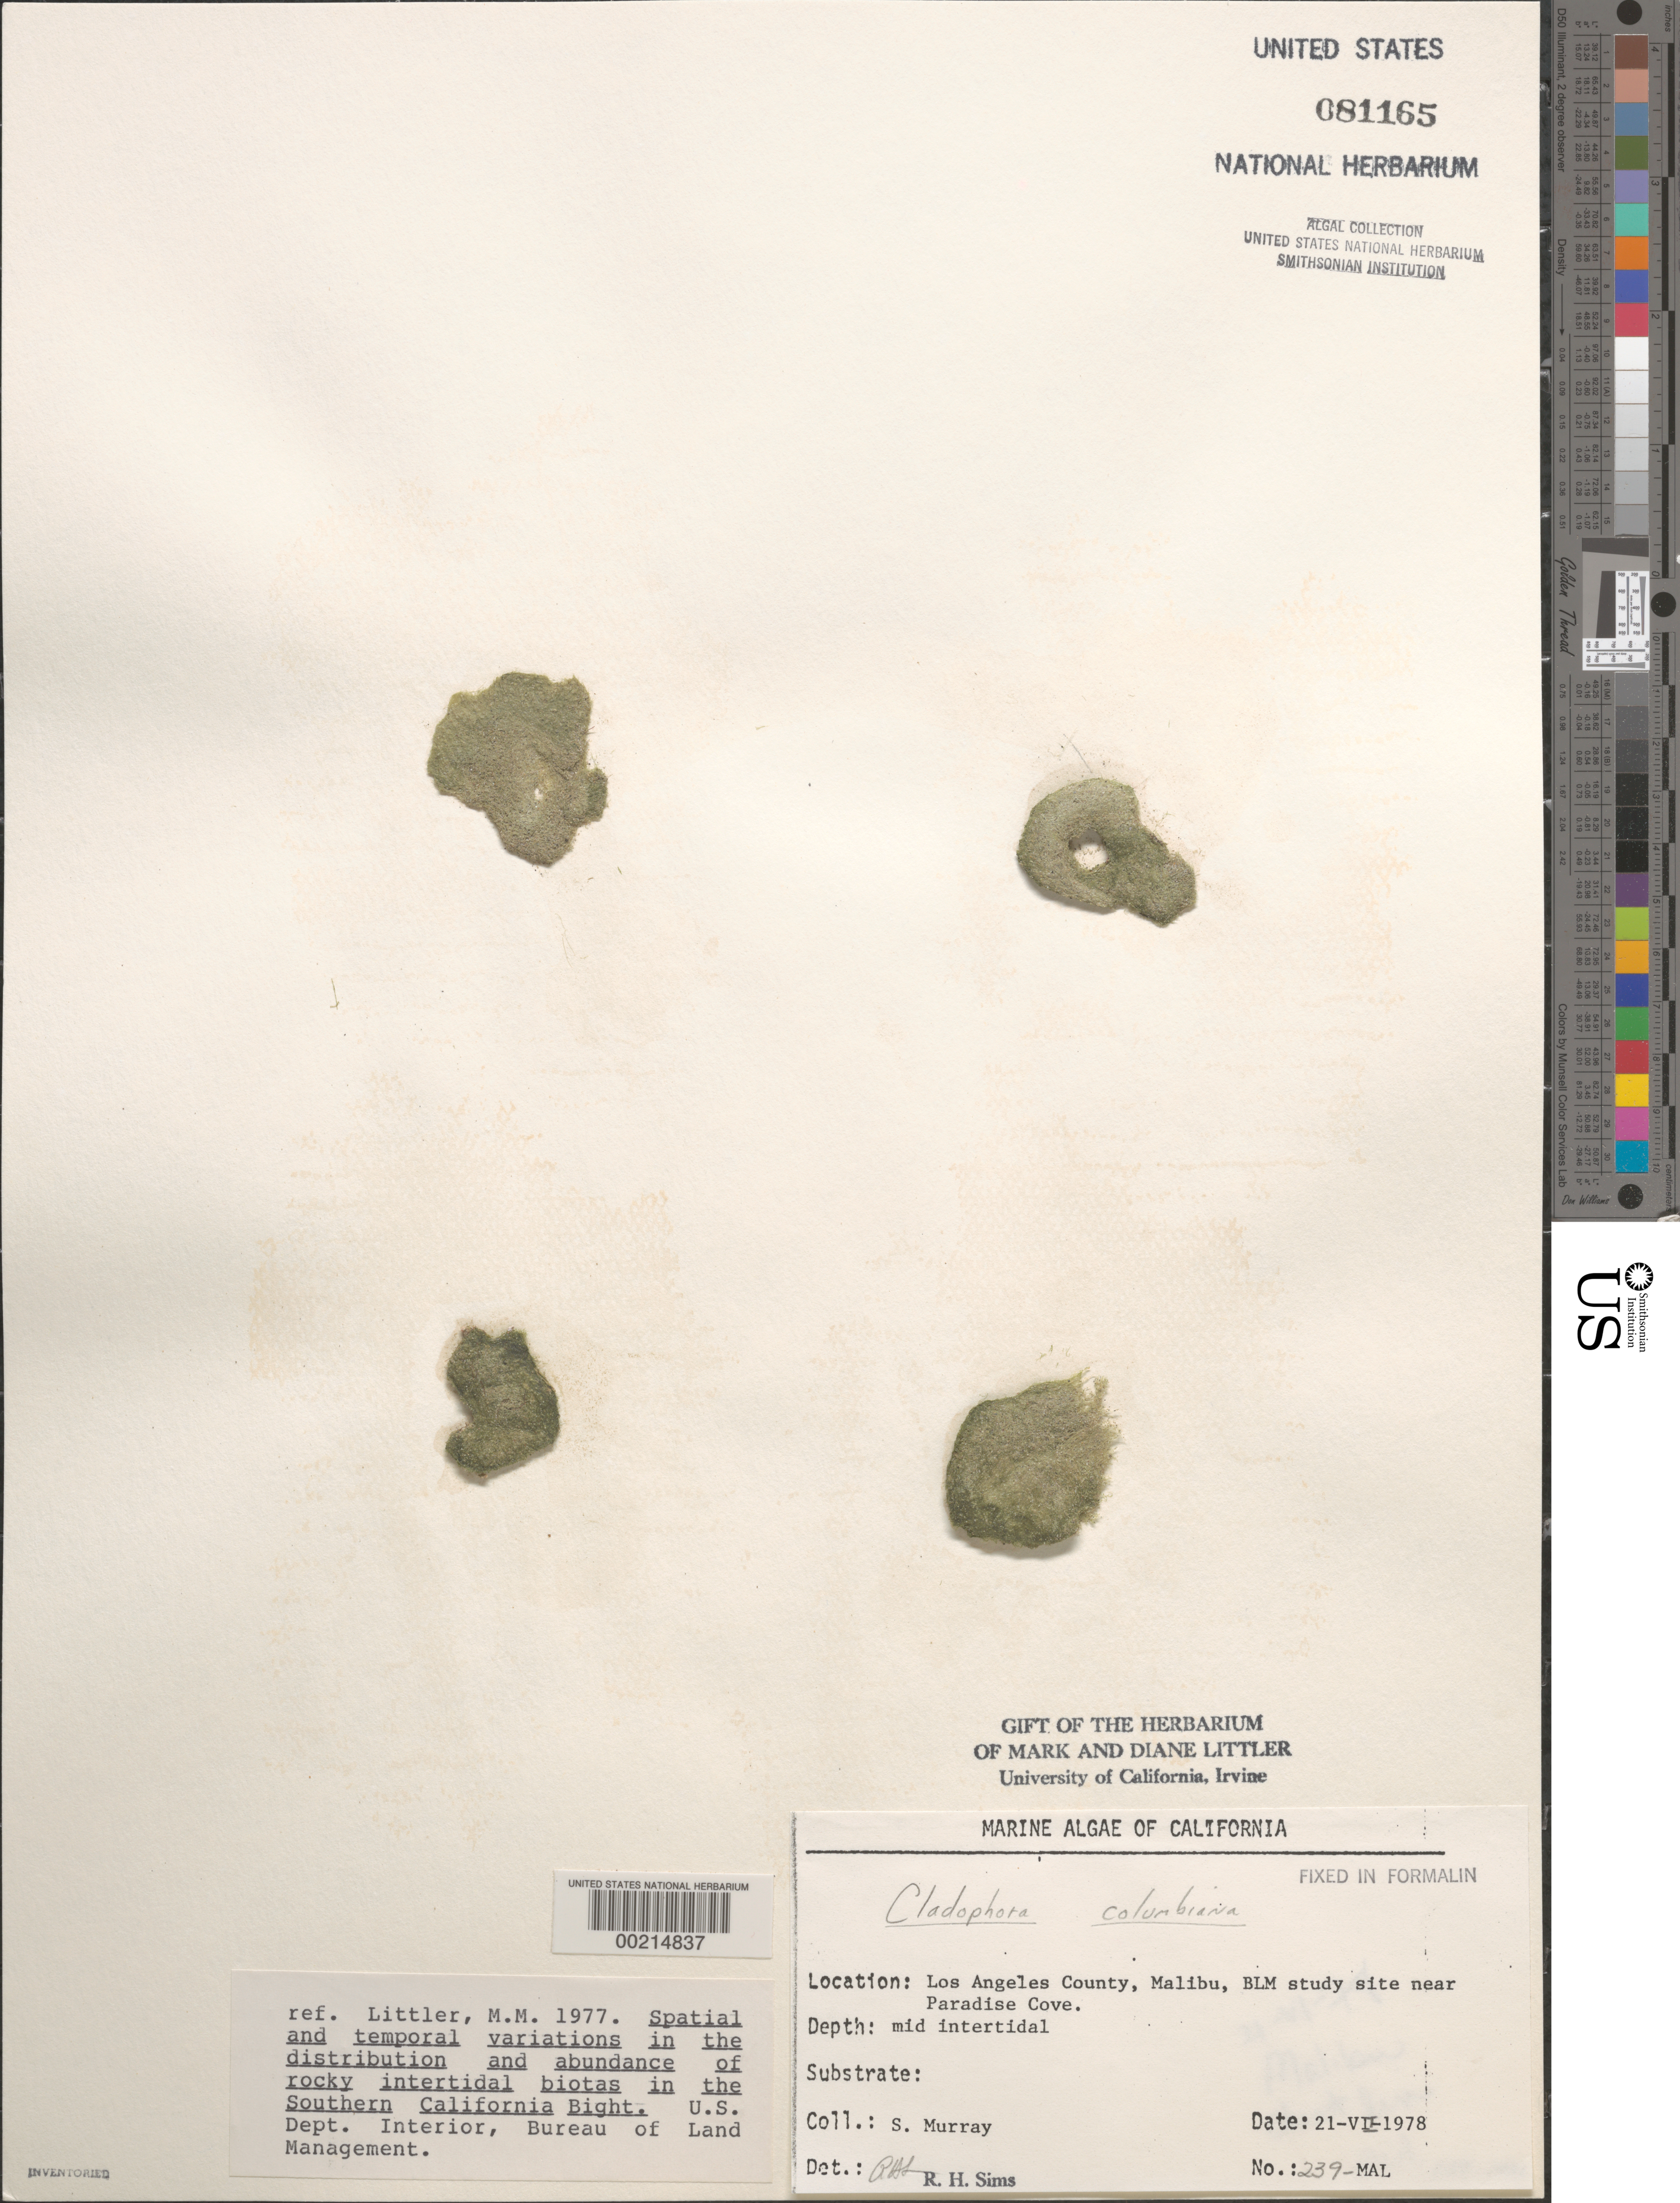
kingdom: Plantae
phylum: Chlorophyta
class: Ulvophyceae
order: Cladophorales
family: Cladophoraceae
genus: Cladophora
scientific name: Cladophora columbiana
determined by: Sims, Robert H.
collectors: S. N. Murray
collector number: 239-mal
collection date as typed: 21 Jul 1978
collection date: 1978-07-21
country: United States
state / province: California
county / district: Los Angeles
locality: Malibu, near Paradise Cove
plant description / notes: BLM-SOCALBIGHT Rocky Intertidal Survey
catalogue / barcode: US 81165